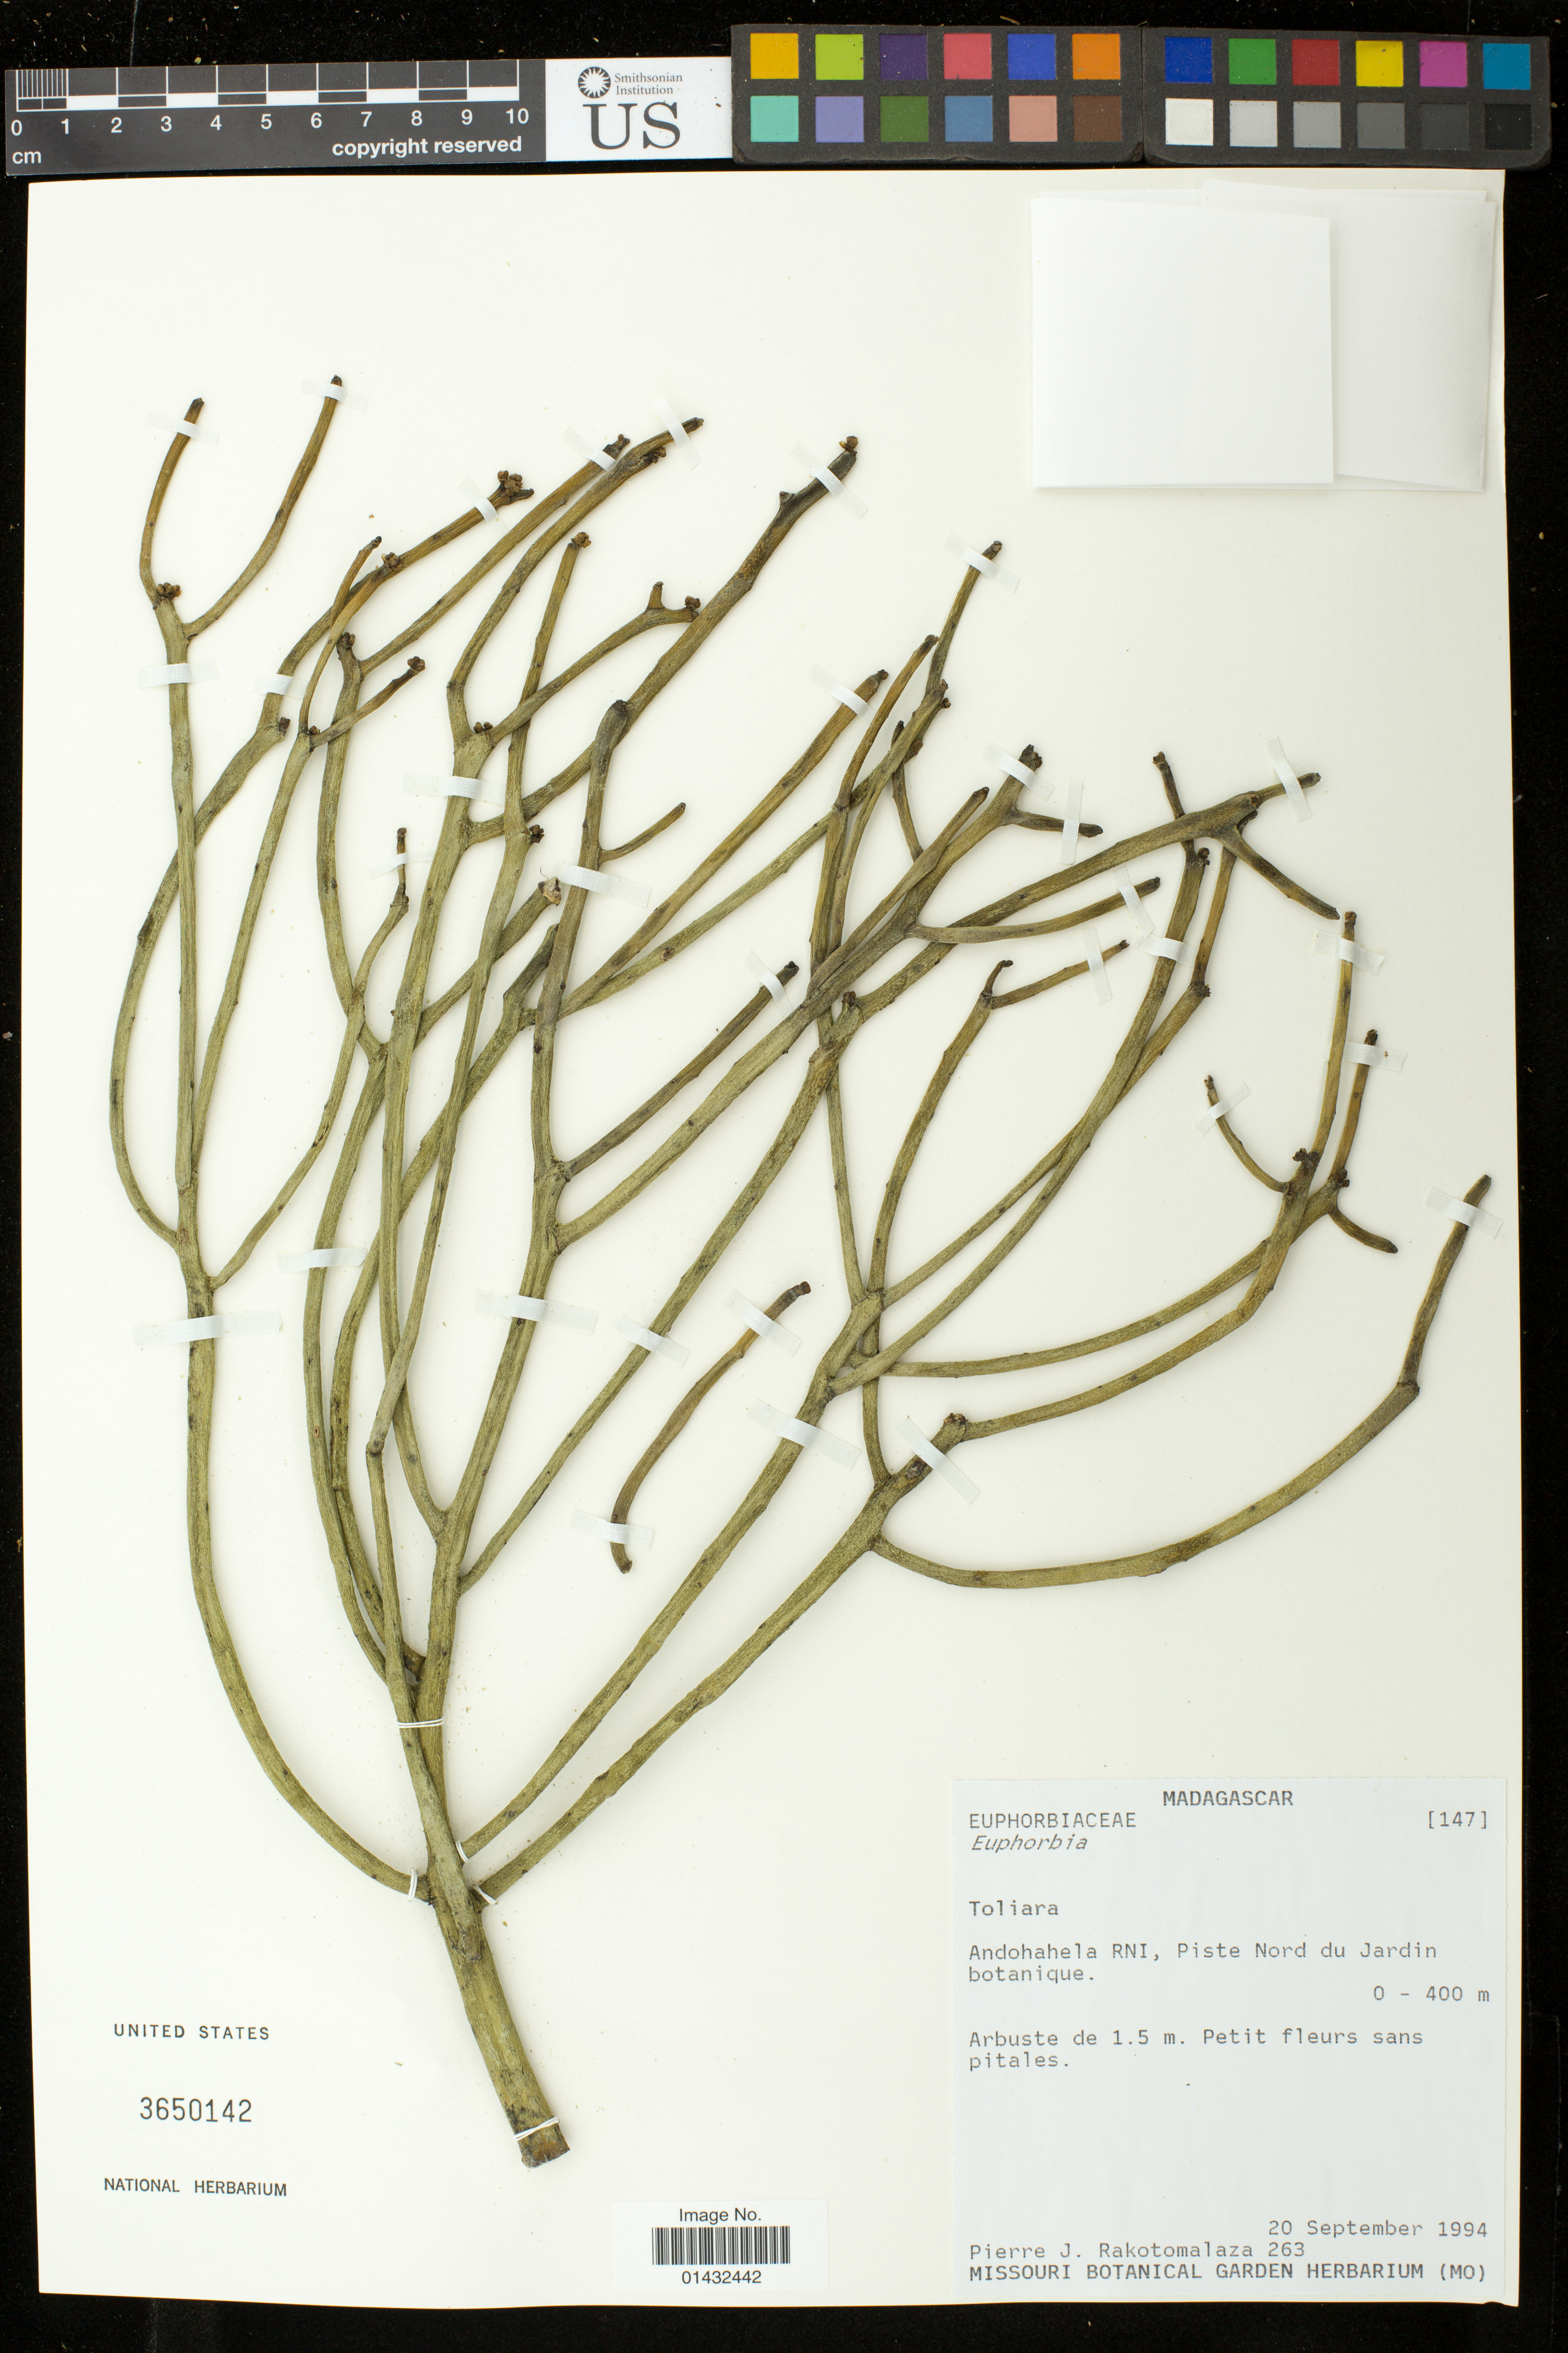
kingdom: Plantae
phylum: Tracheophyta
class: Magnoliopsida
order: Malpighiales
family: Euphorbiaceae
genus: Euphorbia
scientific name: Euphorbia sp.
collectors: P. J. Rakotomalaza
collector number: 263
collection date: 1994-09-20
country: Madagascar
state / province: Atsimo-Andrefana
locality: Toliara; Andohahela RNI, Piste Norde du Jardin botanique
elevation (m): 0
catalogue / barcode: US 3650142